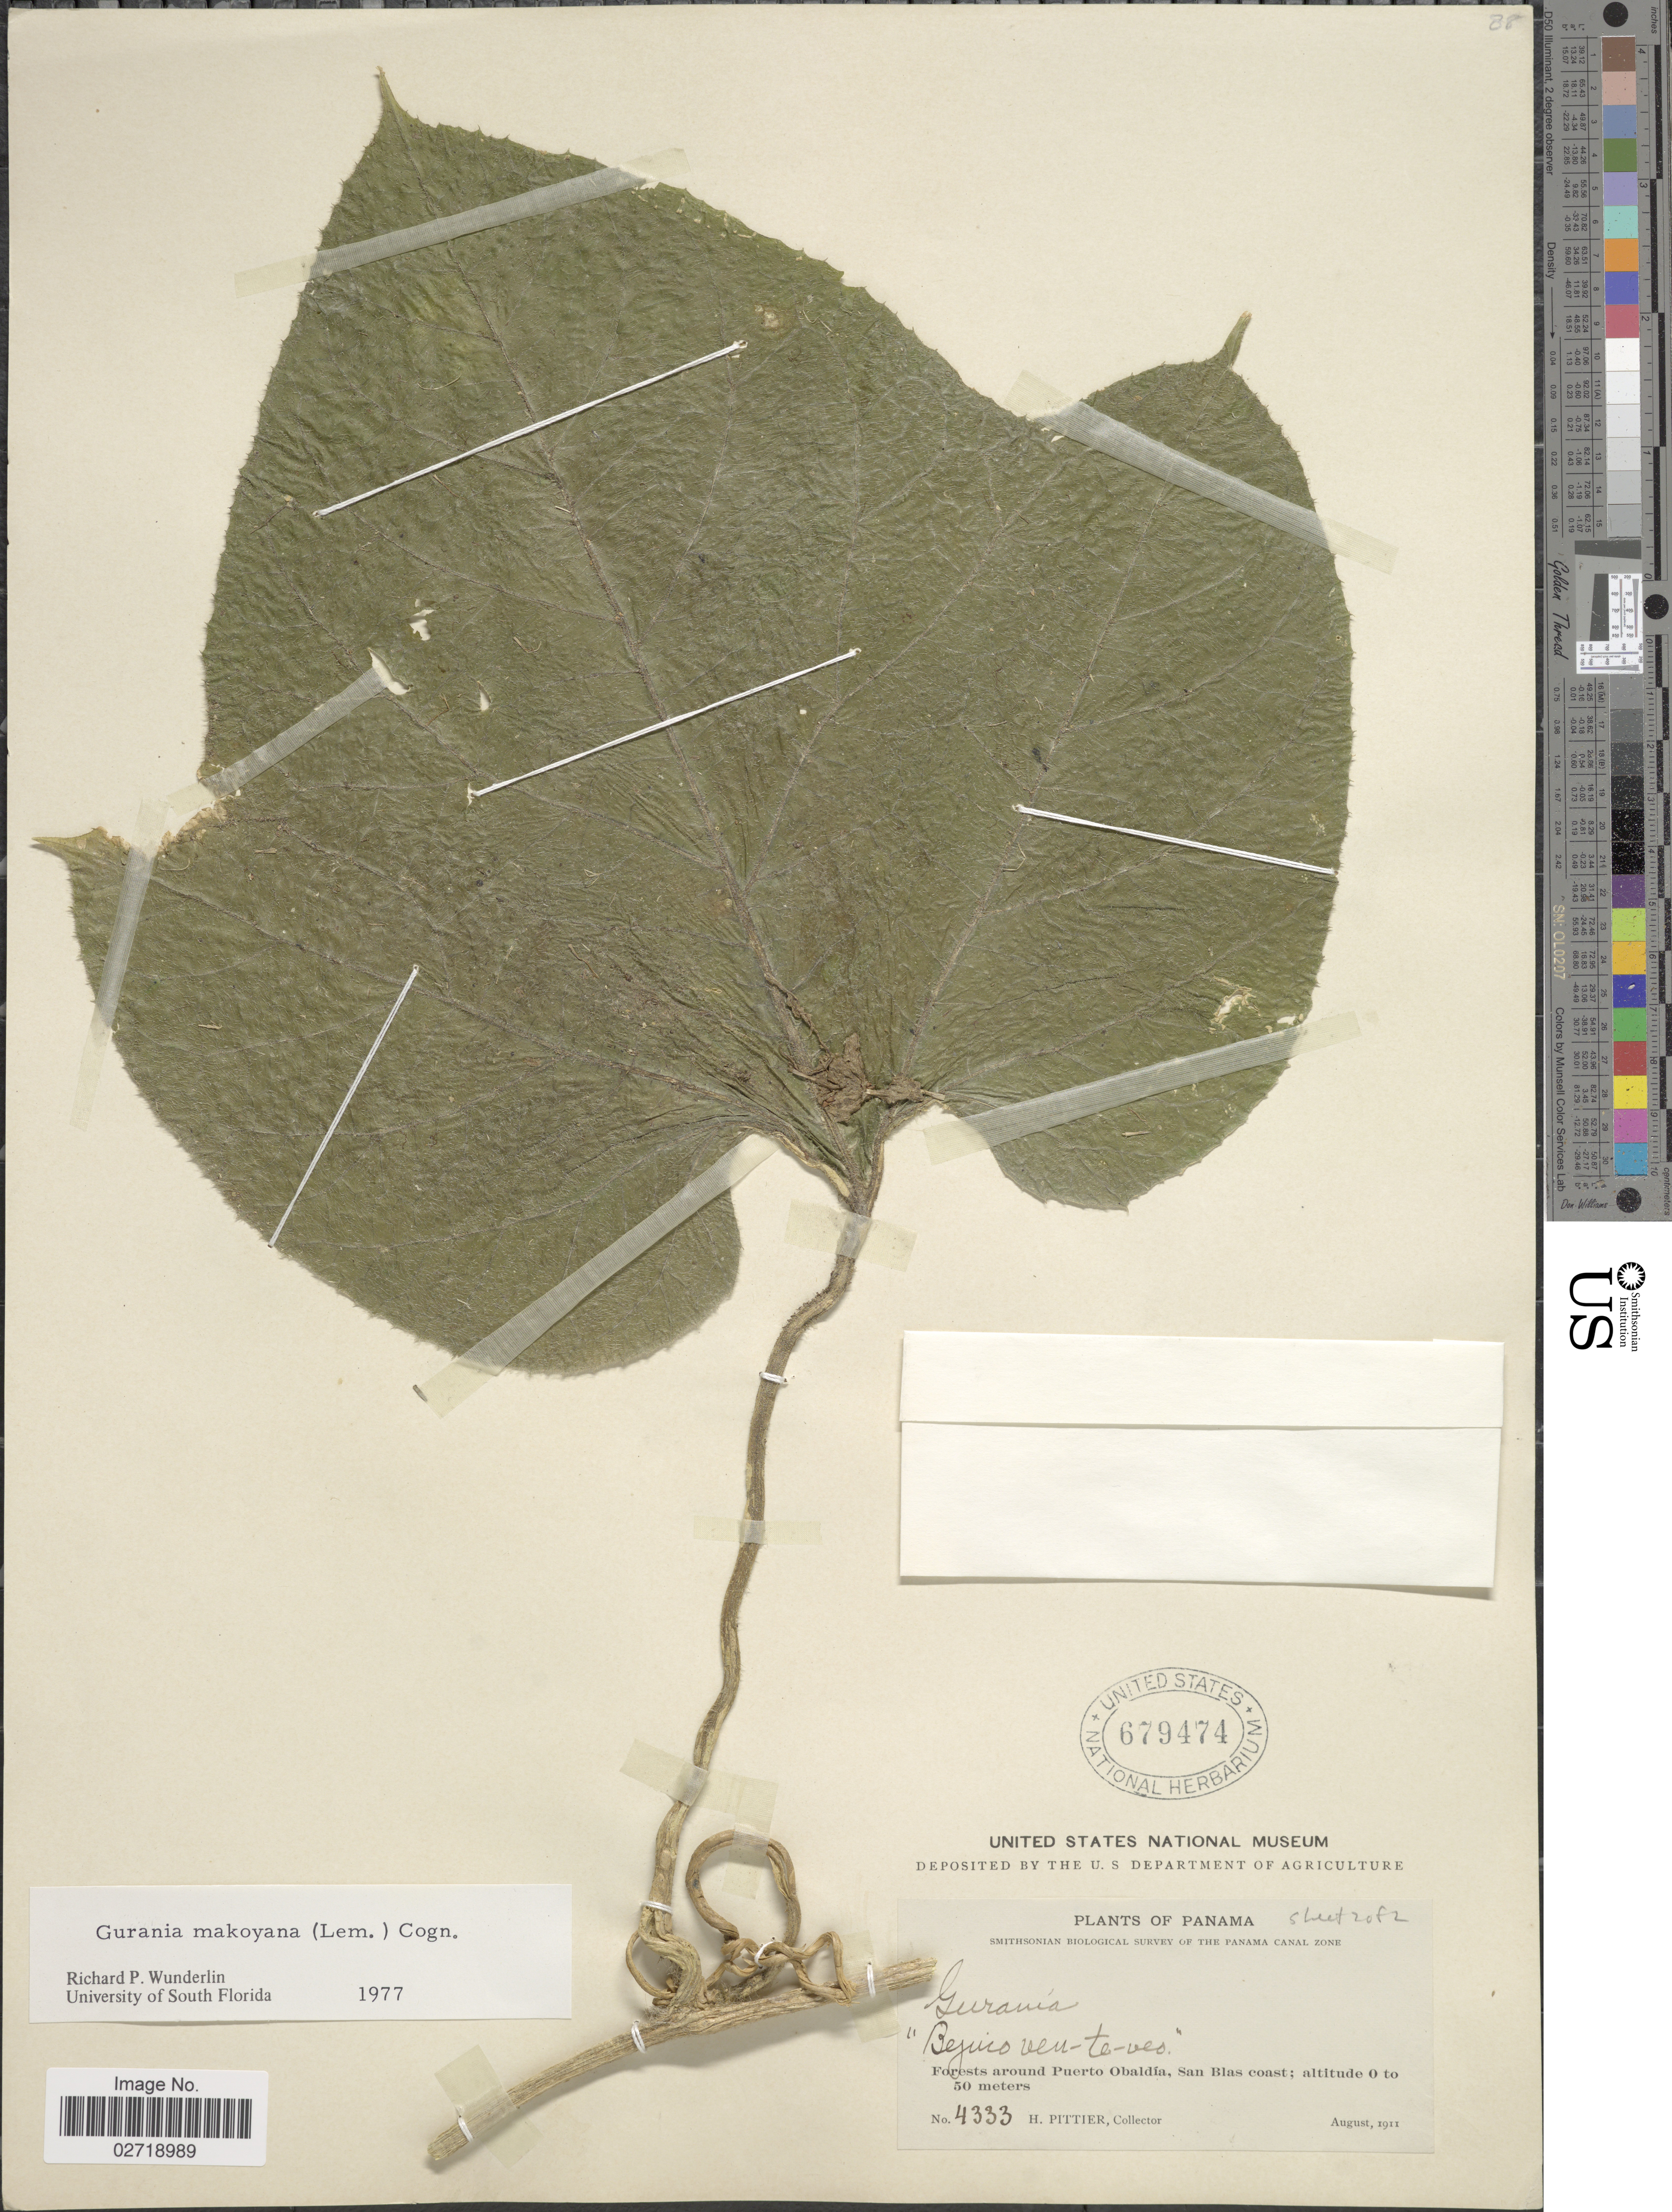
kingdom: Plantae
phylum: Tracheophyta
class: Magnoliopsida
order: Cucurbitales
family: Cucurbitaceae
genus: Gurania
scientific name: Gurania makoyana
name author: (Lem.) Cogn.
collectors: H. F. Pittier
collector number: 4333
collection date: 1911-08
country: Panama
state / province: Kuna Yala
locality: Around Puerto Obaldia, San Blas coast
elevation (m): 0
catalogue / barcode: US 679474